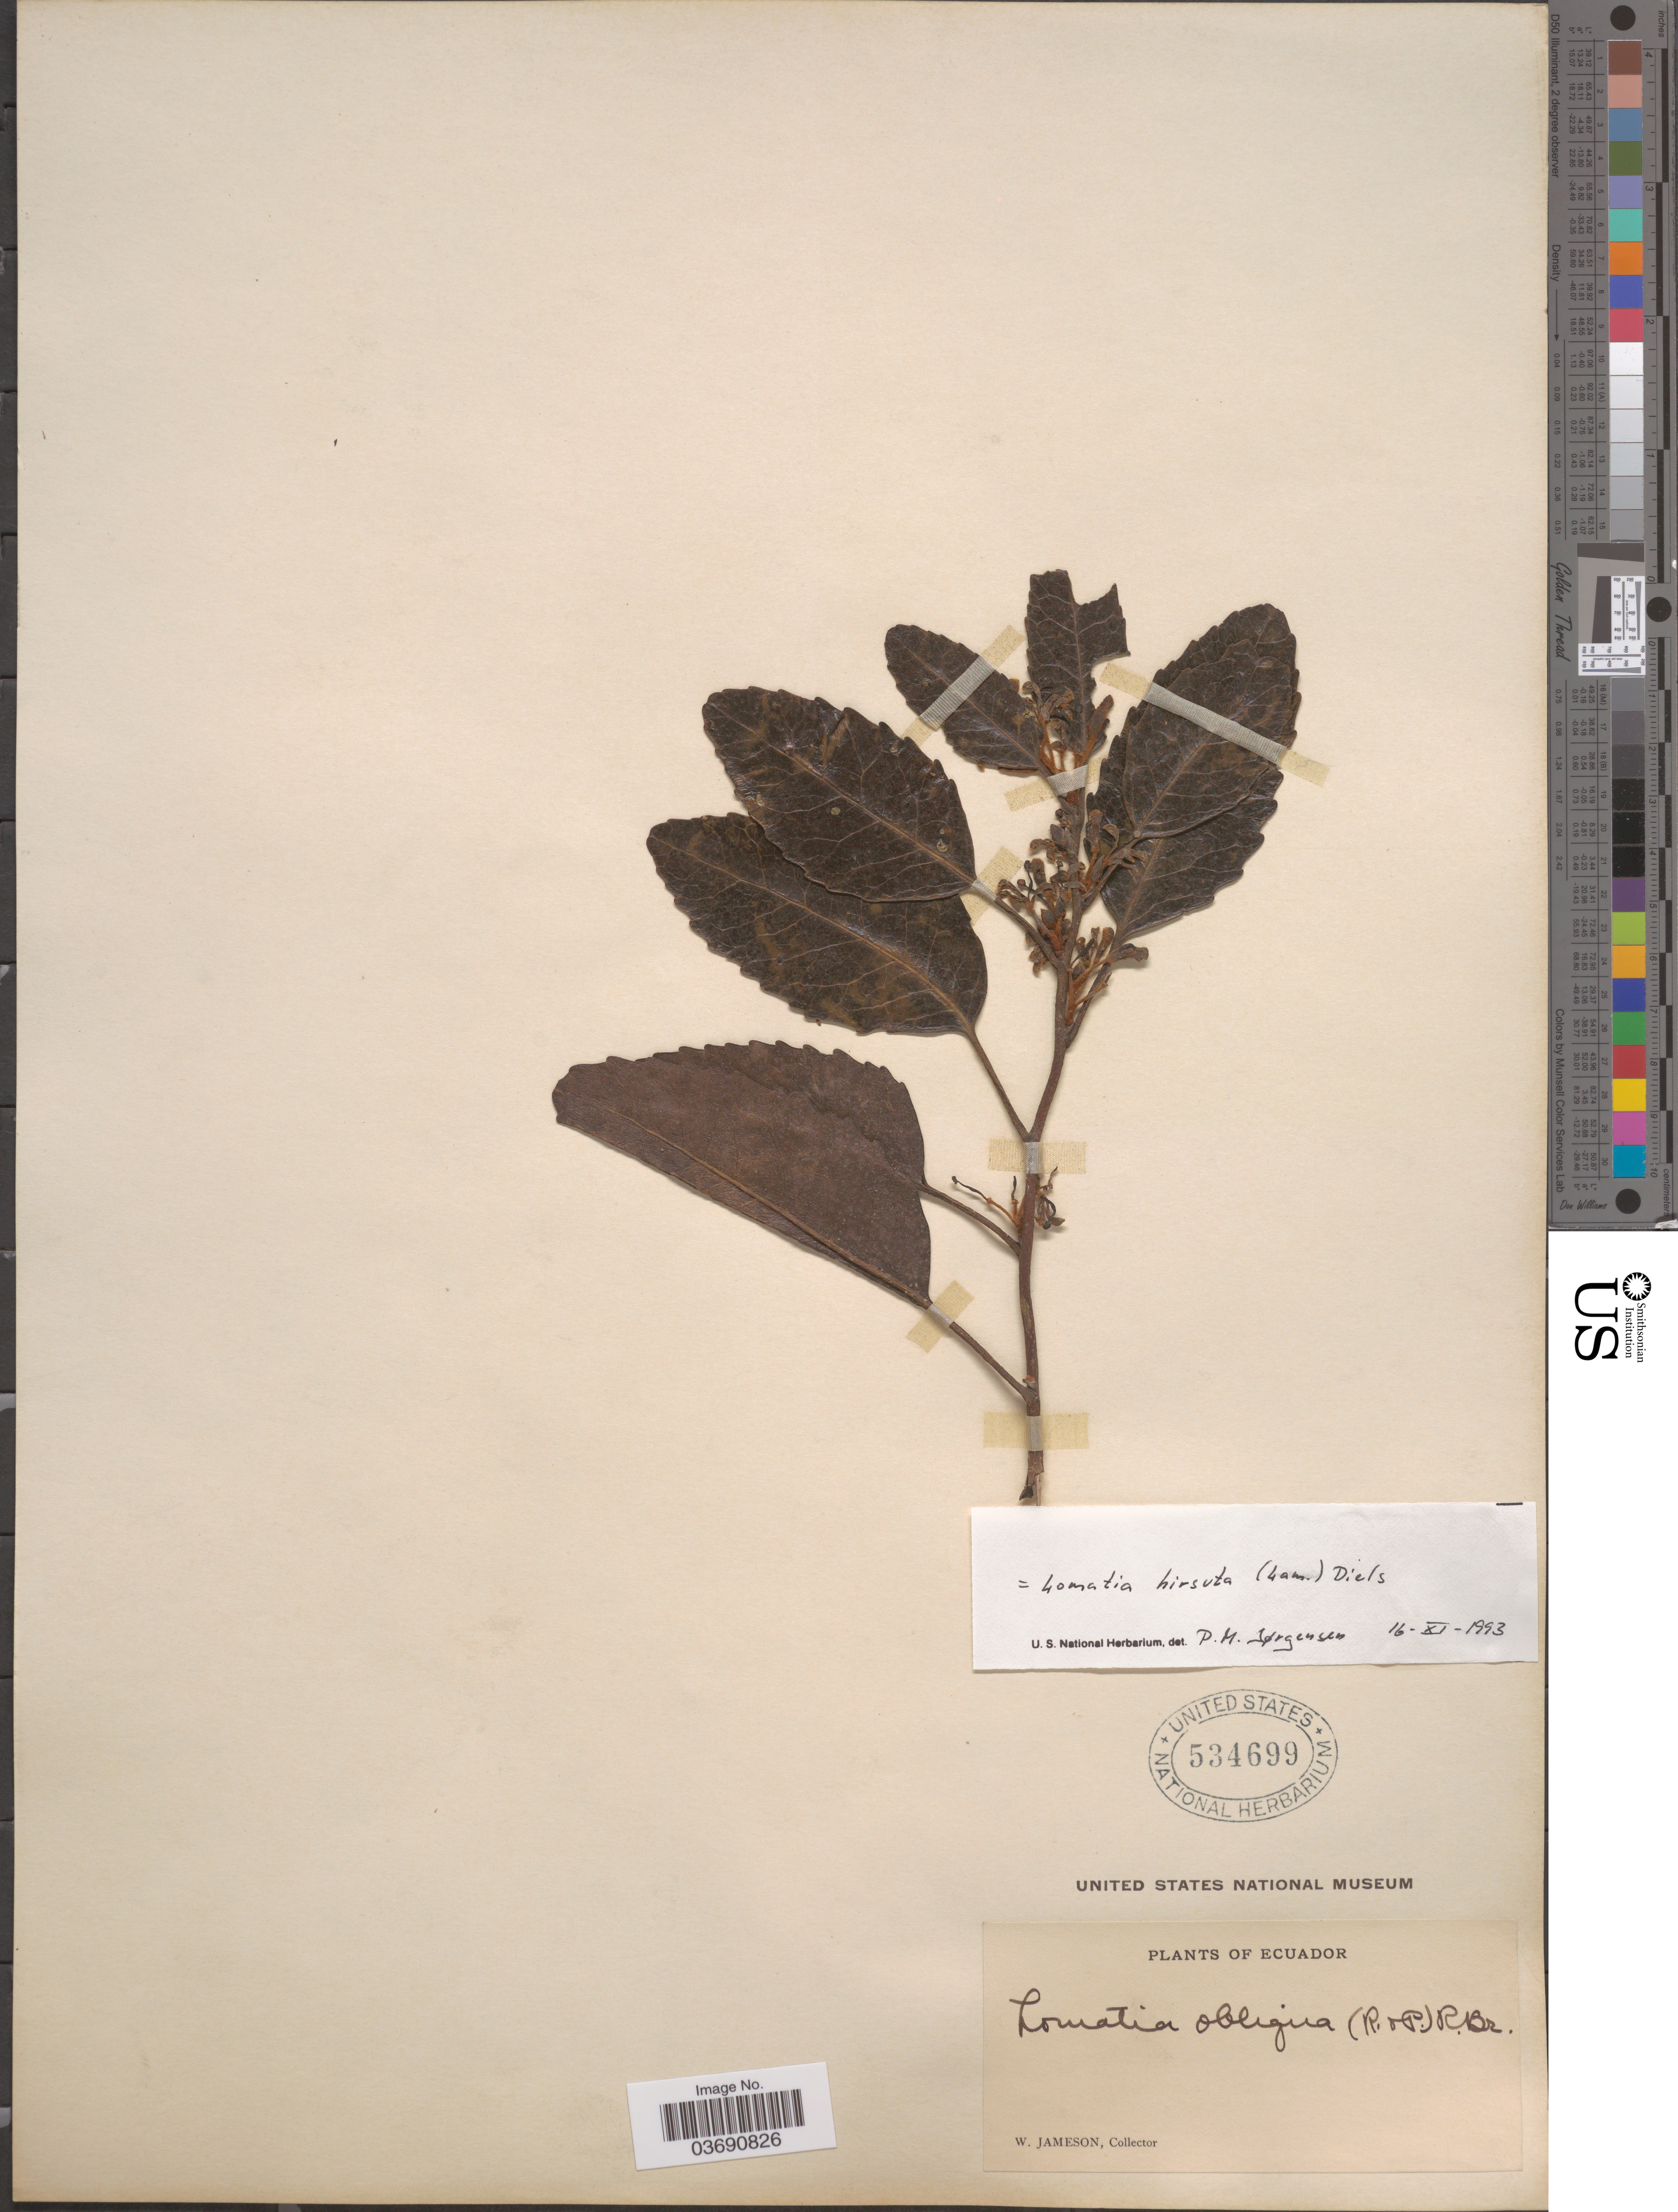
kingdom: Plantae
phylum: Tracheophyta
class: Magnoliopsida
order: Proteales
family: Proteaceae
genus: Lomatia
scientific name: Lomatia hirsuta subsp. hirsuta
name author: (Lam.) Diels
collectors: W. Jameson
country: Ecuador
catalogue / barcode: US 534699